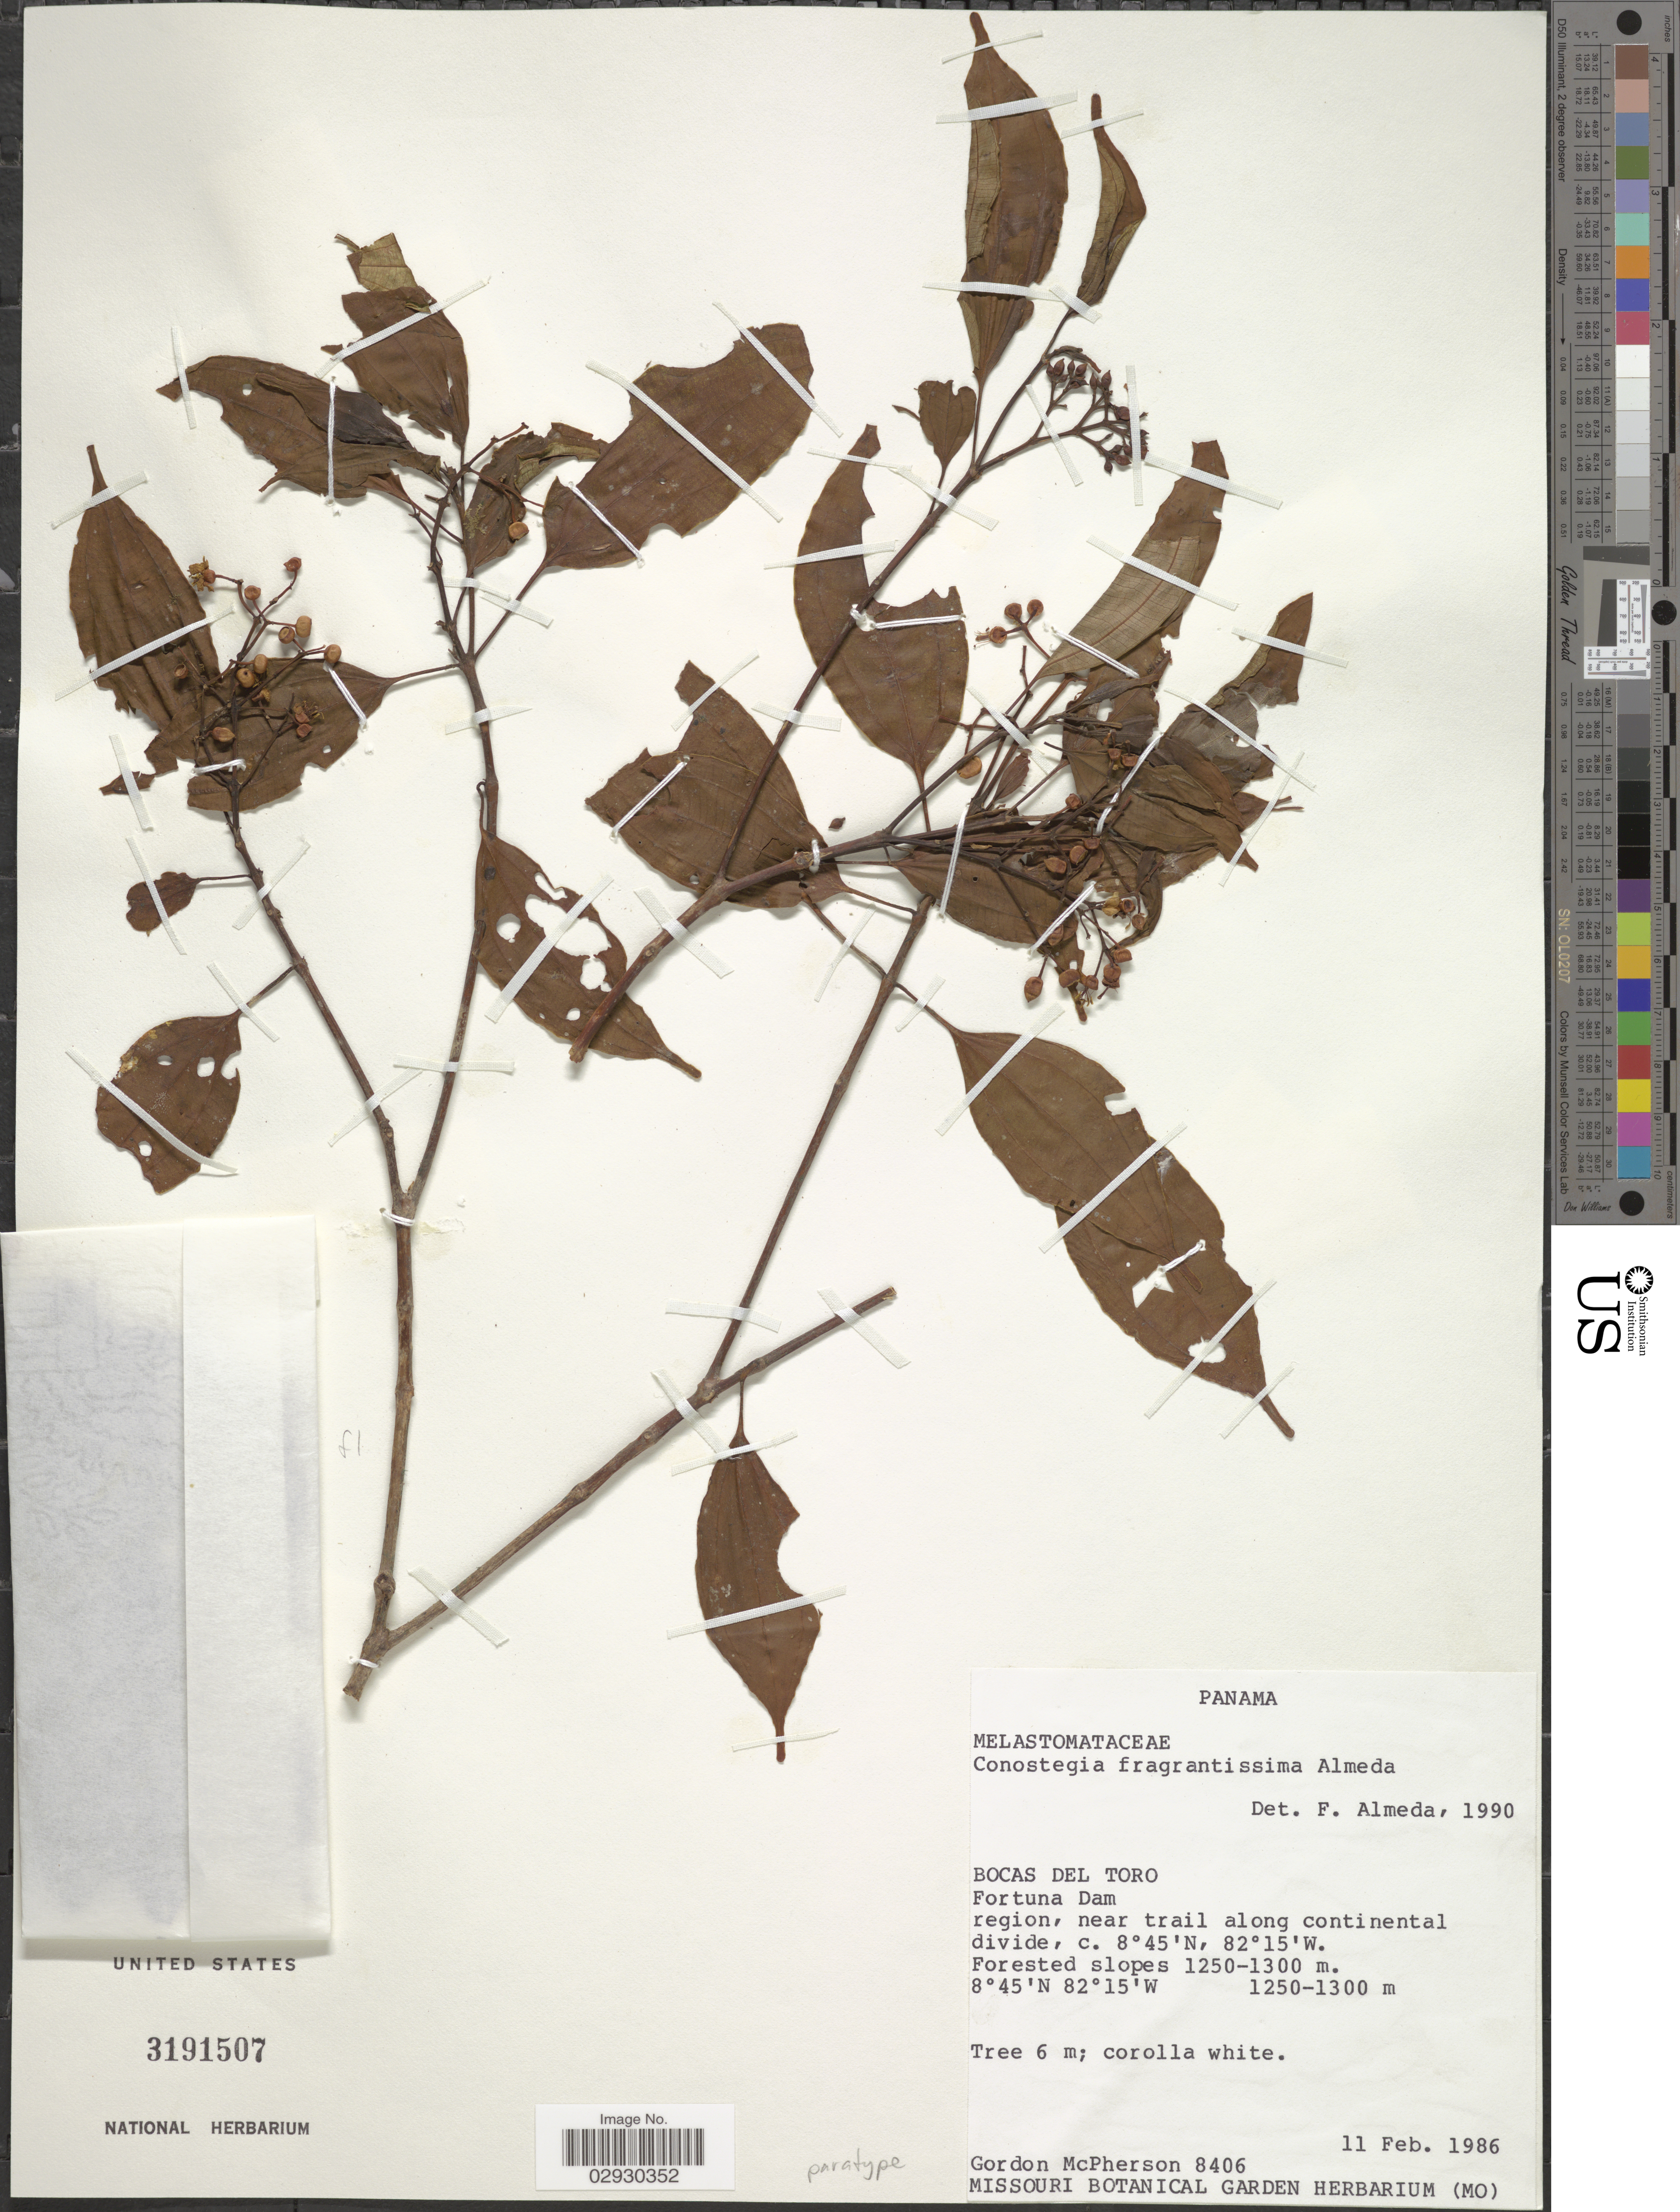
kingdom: Plantae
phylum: Tracheophyta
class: Magnoliopsida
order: Myrtales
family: Melastomataceae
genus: Conostegia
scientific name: Conostegia fragrantissima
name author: Almeda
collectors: G. McPherson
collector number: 8406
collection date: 1986-02-11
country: Panama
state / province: Bocas del Toro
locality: Fortuna Dam region, near trail along continental divide.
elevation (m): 1250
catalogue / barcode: US 3191507